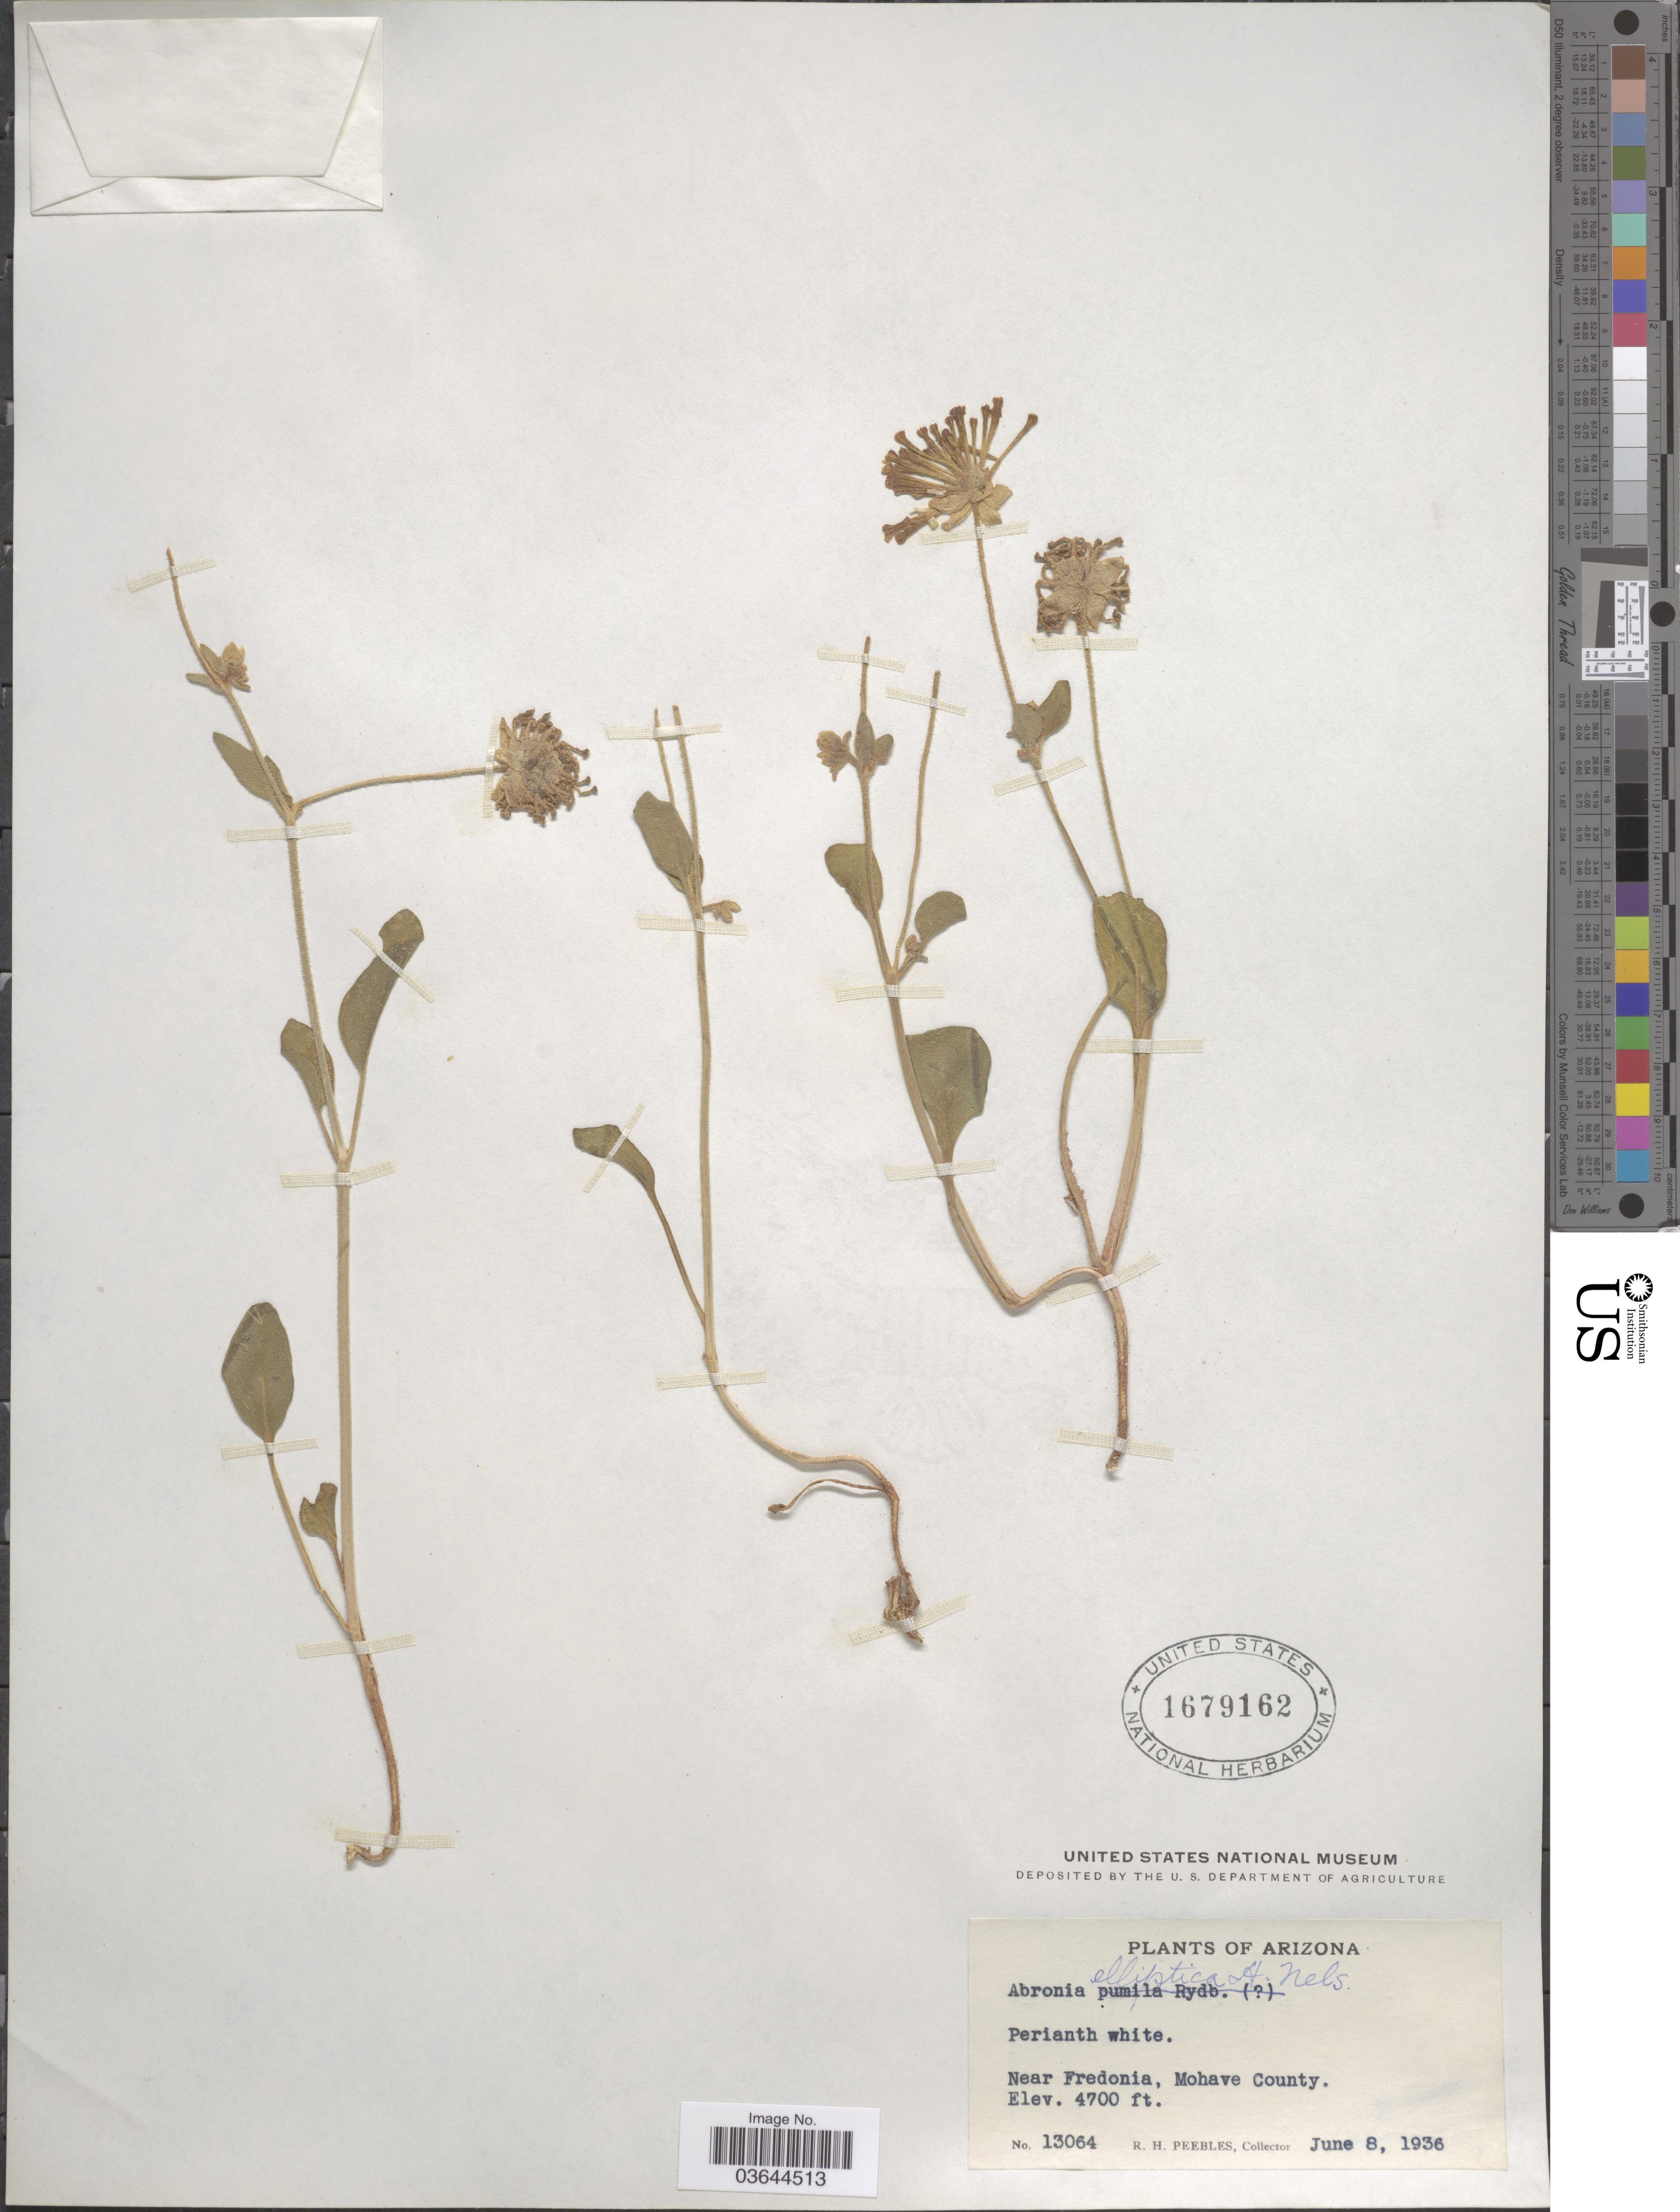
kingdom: Plantae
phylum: Tracheophyta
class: Magnoliopsida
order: Caryophyllales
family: Nyctaginaceae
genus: Abronia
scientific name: Abronia elliptica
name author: A. Nelson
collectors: R. H. Peebles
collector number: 13064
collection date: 1936-06-08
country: United States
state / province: Arizona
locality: Near Fredonia, Mohave County.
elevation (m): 1433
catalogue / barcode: US 1679162